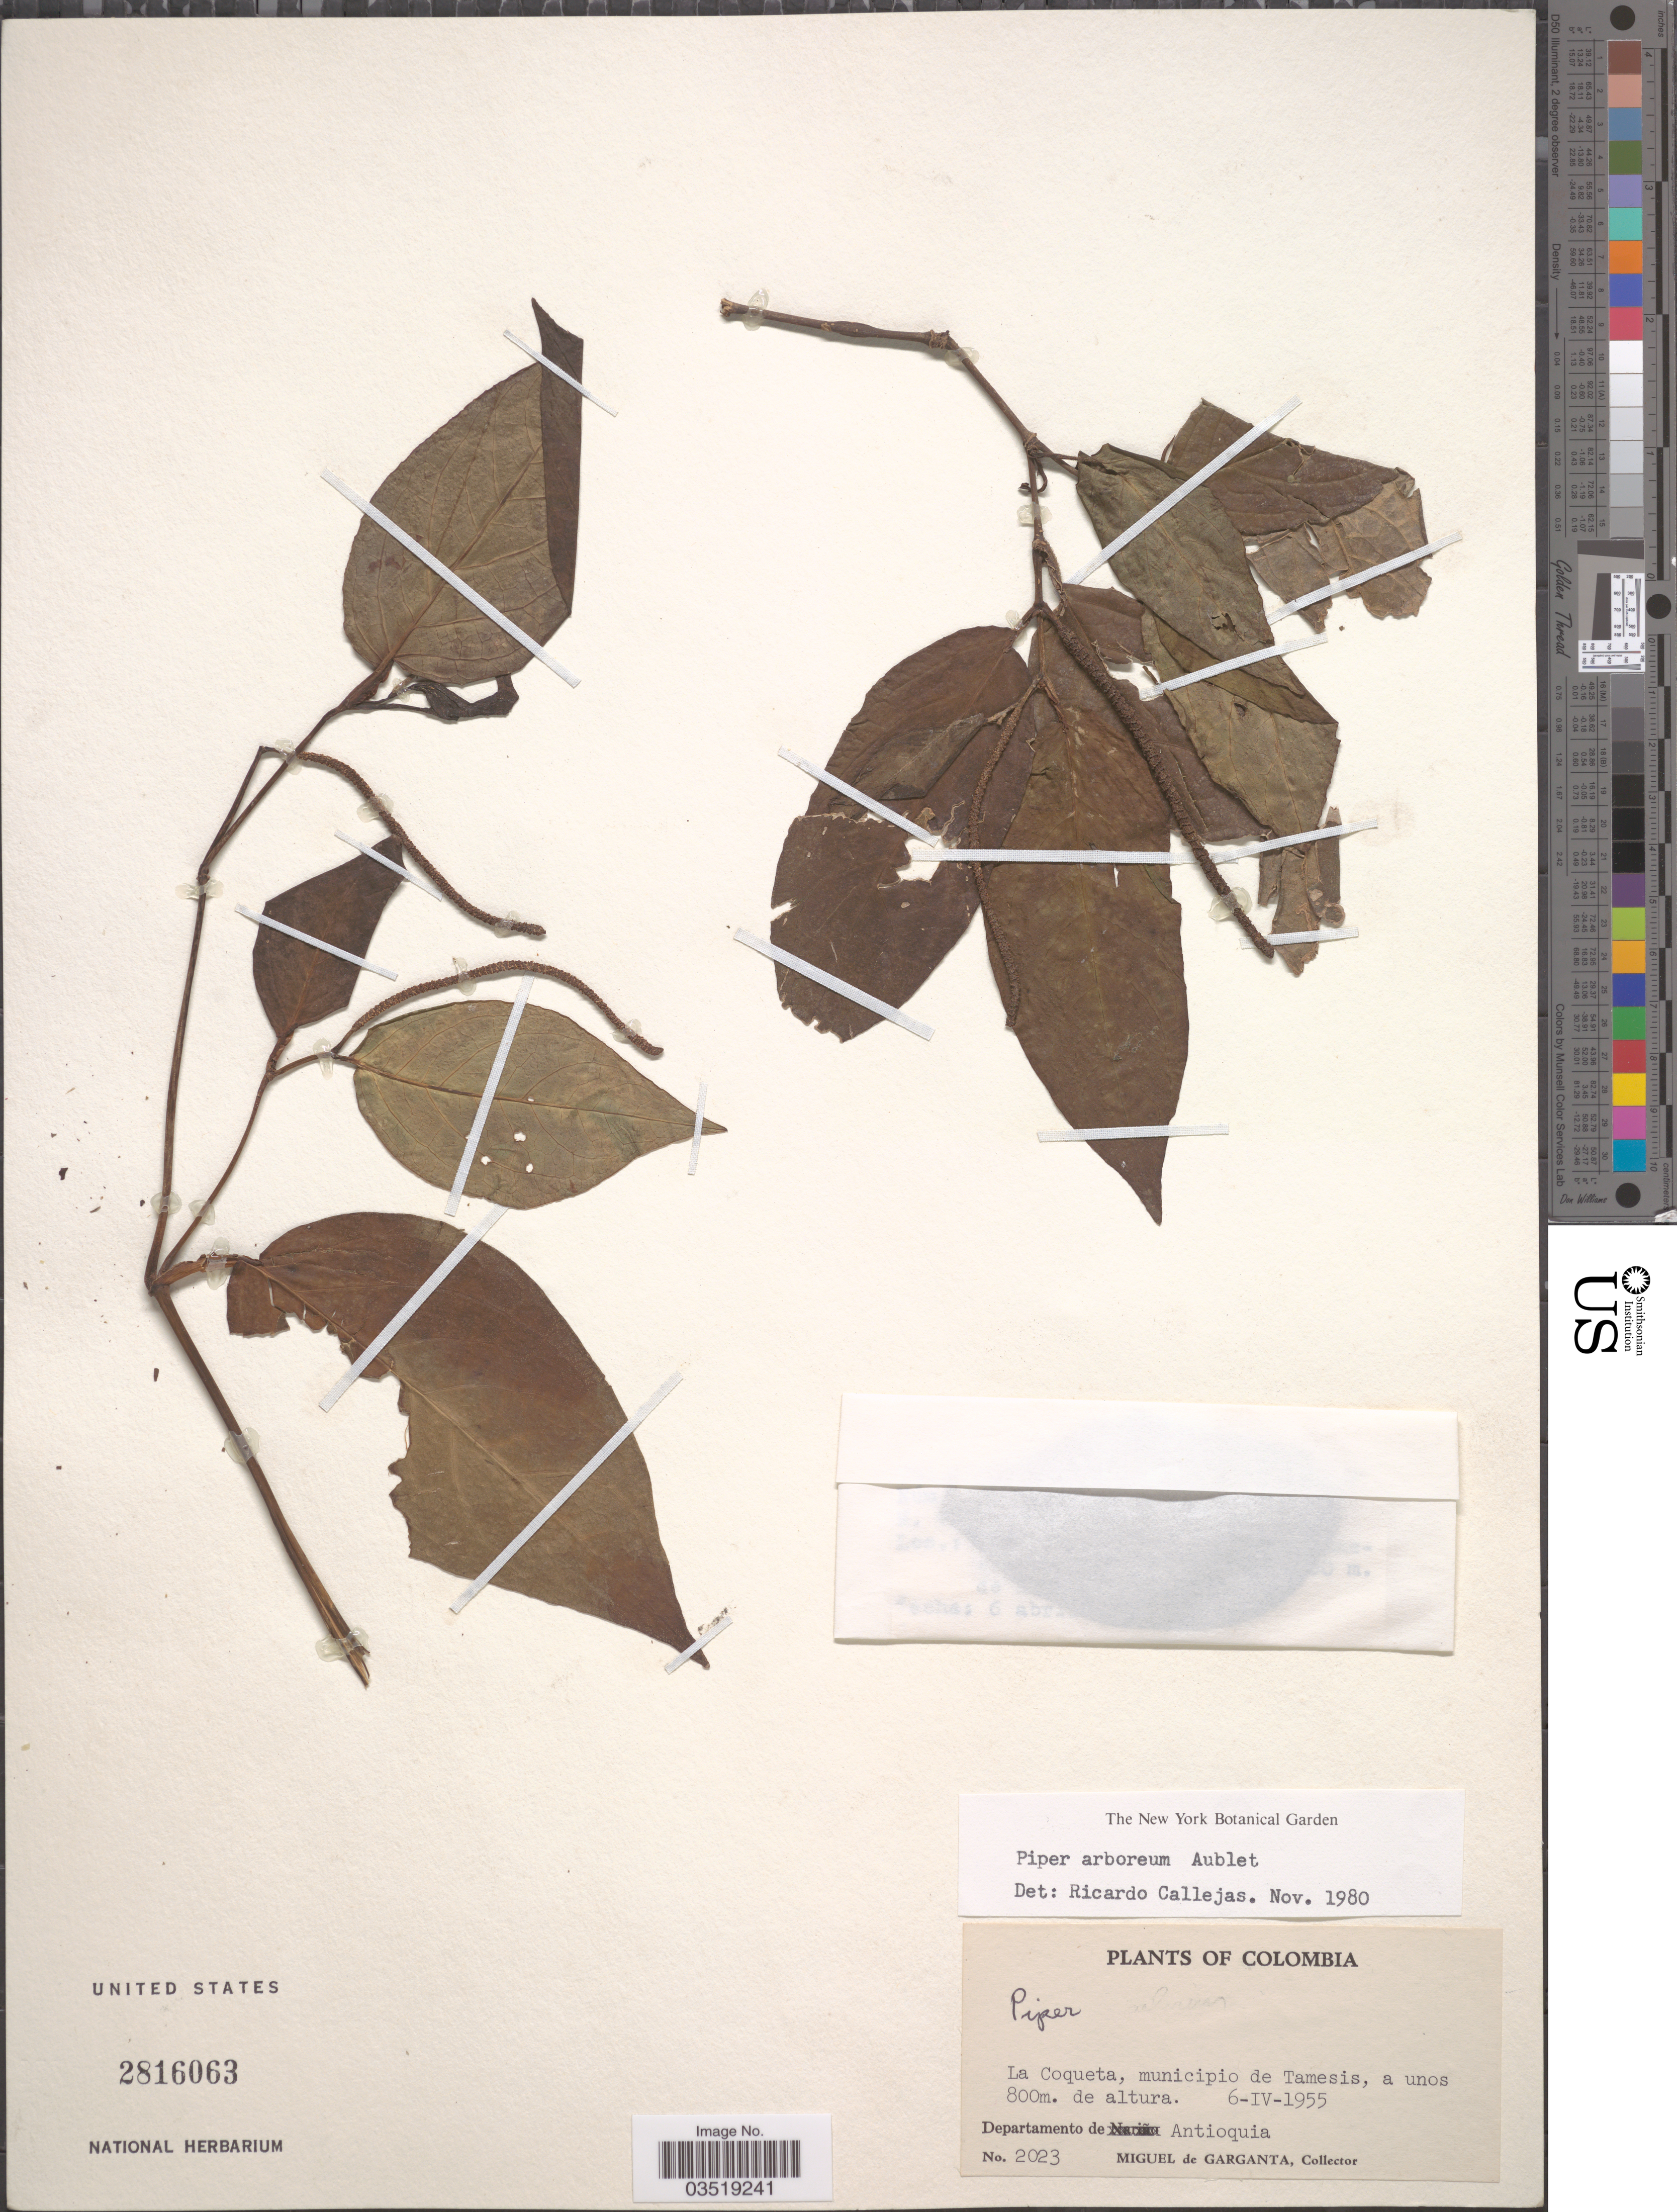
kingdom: Plantae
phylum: Tracheophyta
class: Magnoliopsida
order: Piperales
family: Piperaceae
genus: Piper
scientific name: Piper arboreum var. arboreum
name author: Aubl.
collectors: M. Garganta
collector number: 2023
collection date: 1955-04-06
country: Colombia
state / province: Antioquia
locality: La Coqueta, municipio de Tamesis. Departamento de Antioquia.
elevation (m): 800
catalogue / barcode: US 2816063